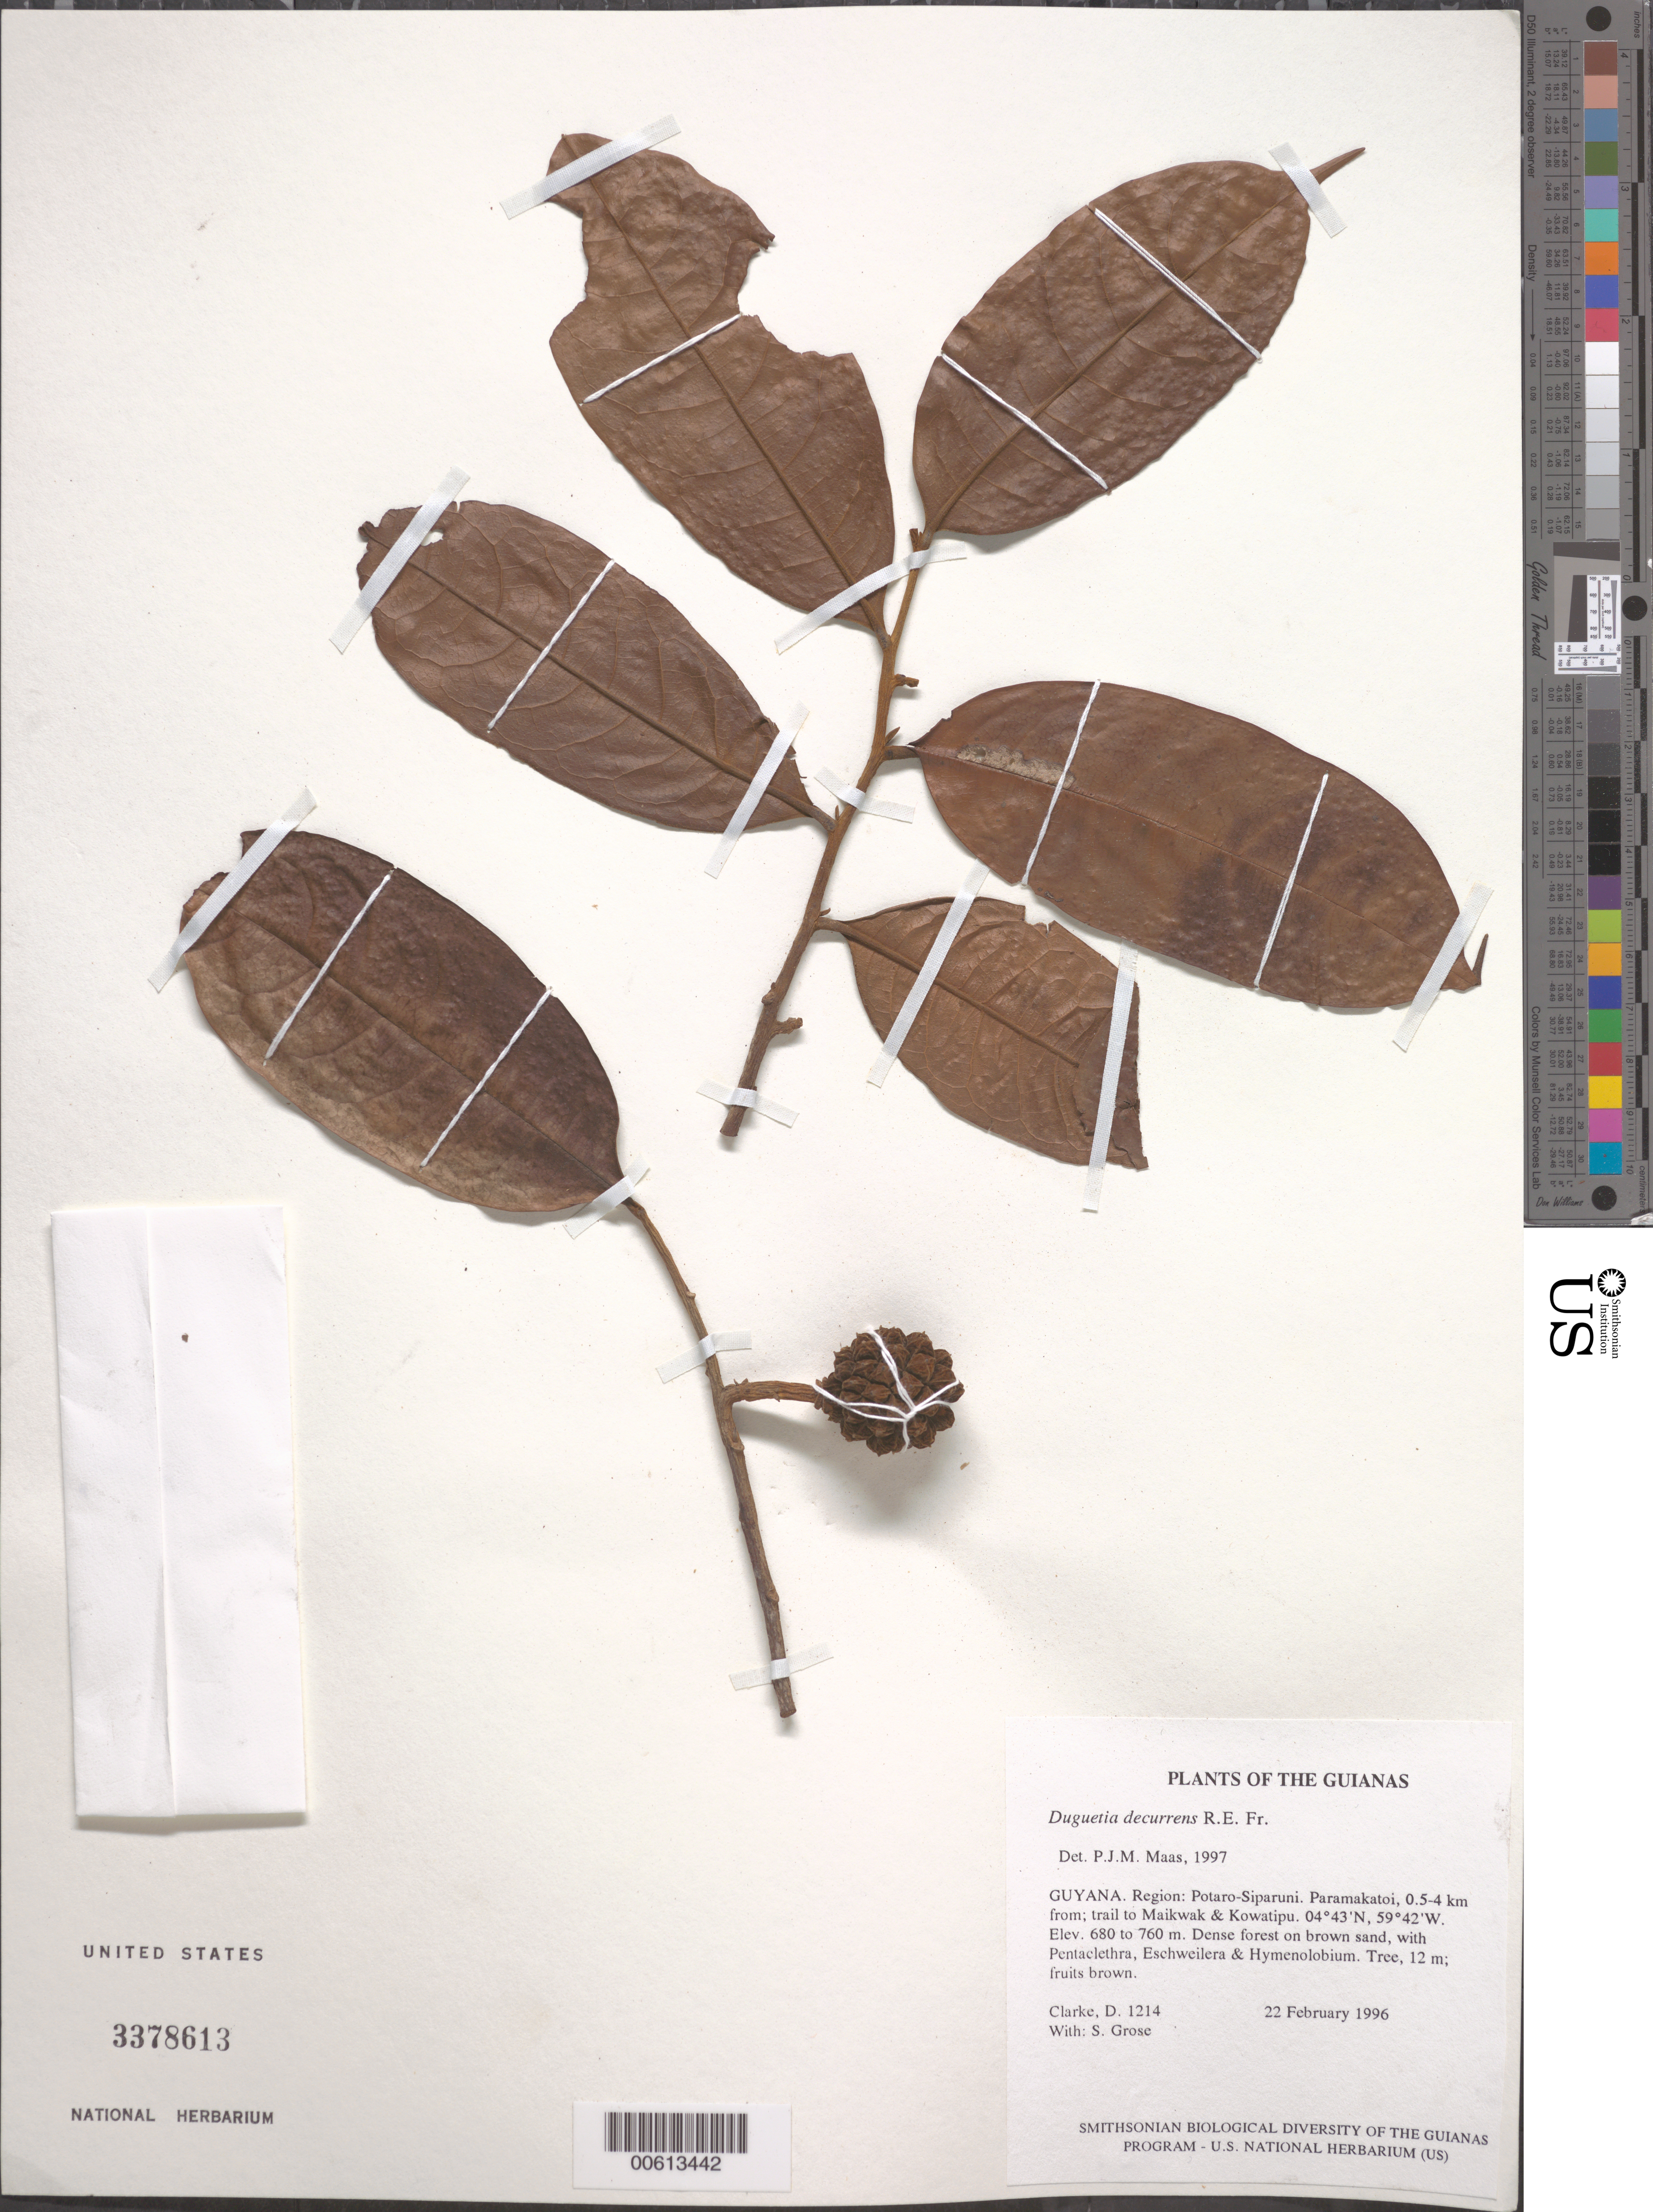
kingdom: Plantae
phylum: Tracheophyta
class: Magnoliopsida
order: Magnoliales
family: Annonaceae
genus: Duguetia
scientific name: Duguetia decurrens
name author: R.E. Fr.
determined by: Maas, Paul J. M.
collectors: H. D. Clarke & S. Grose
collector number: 1214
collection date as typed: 22 February 1996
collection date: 1996-02-22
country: Guyana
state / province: Potaro-Siparuni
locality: Paramakatoi, 0.5-4 km from; trail to Maikwak & Kowatipu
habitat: Dense forest on brown sand, with Pentaclethra, Eschweilera & Hymenolobium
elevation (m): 680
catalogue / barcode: US 3378613